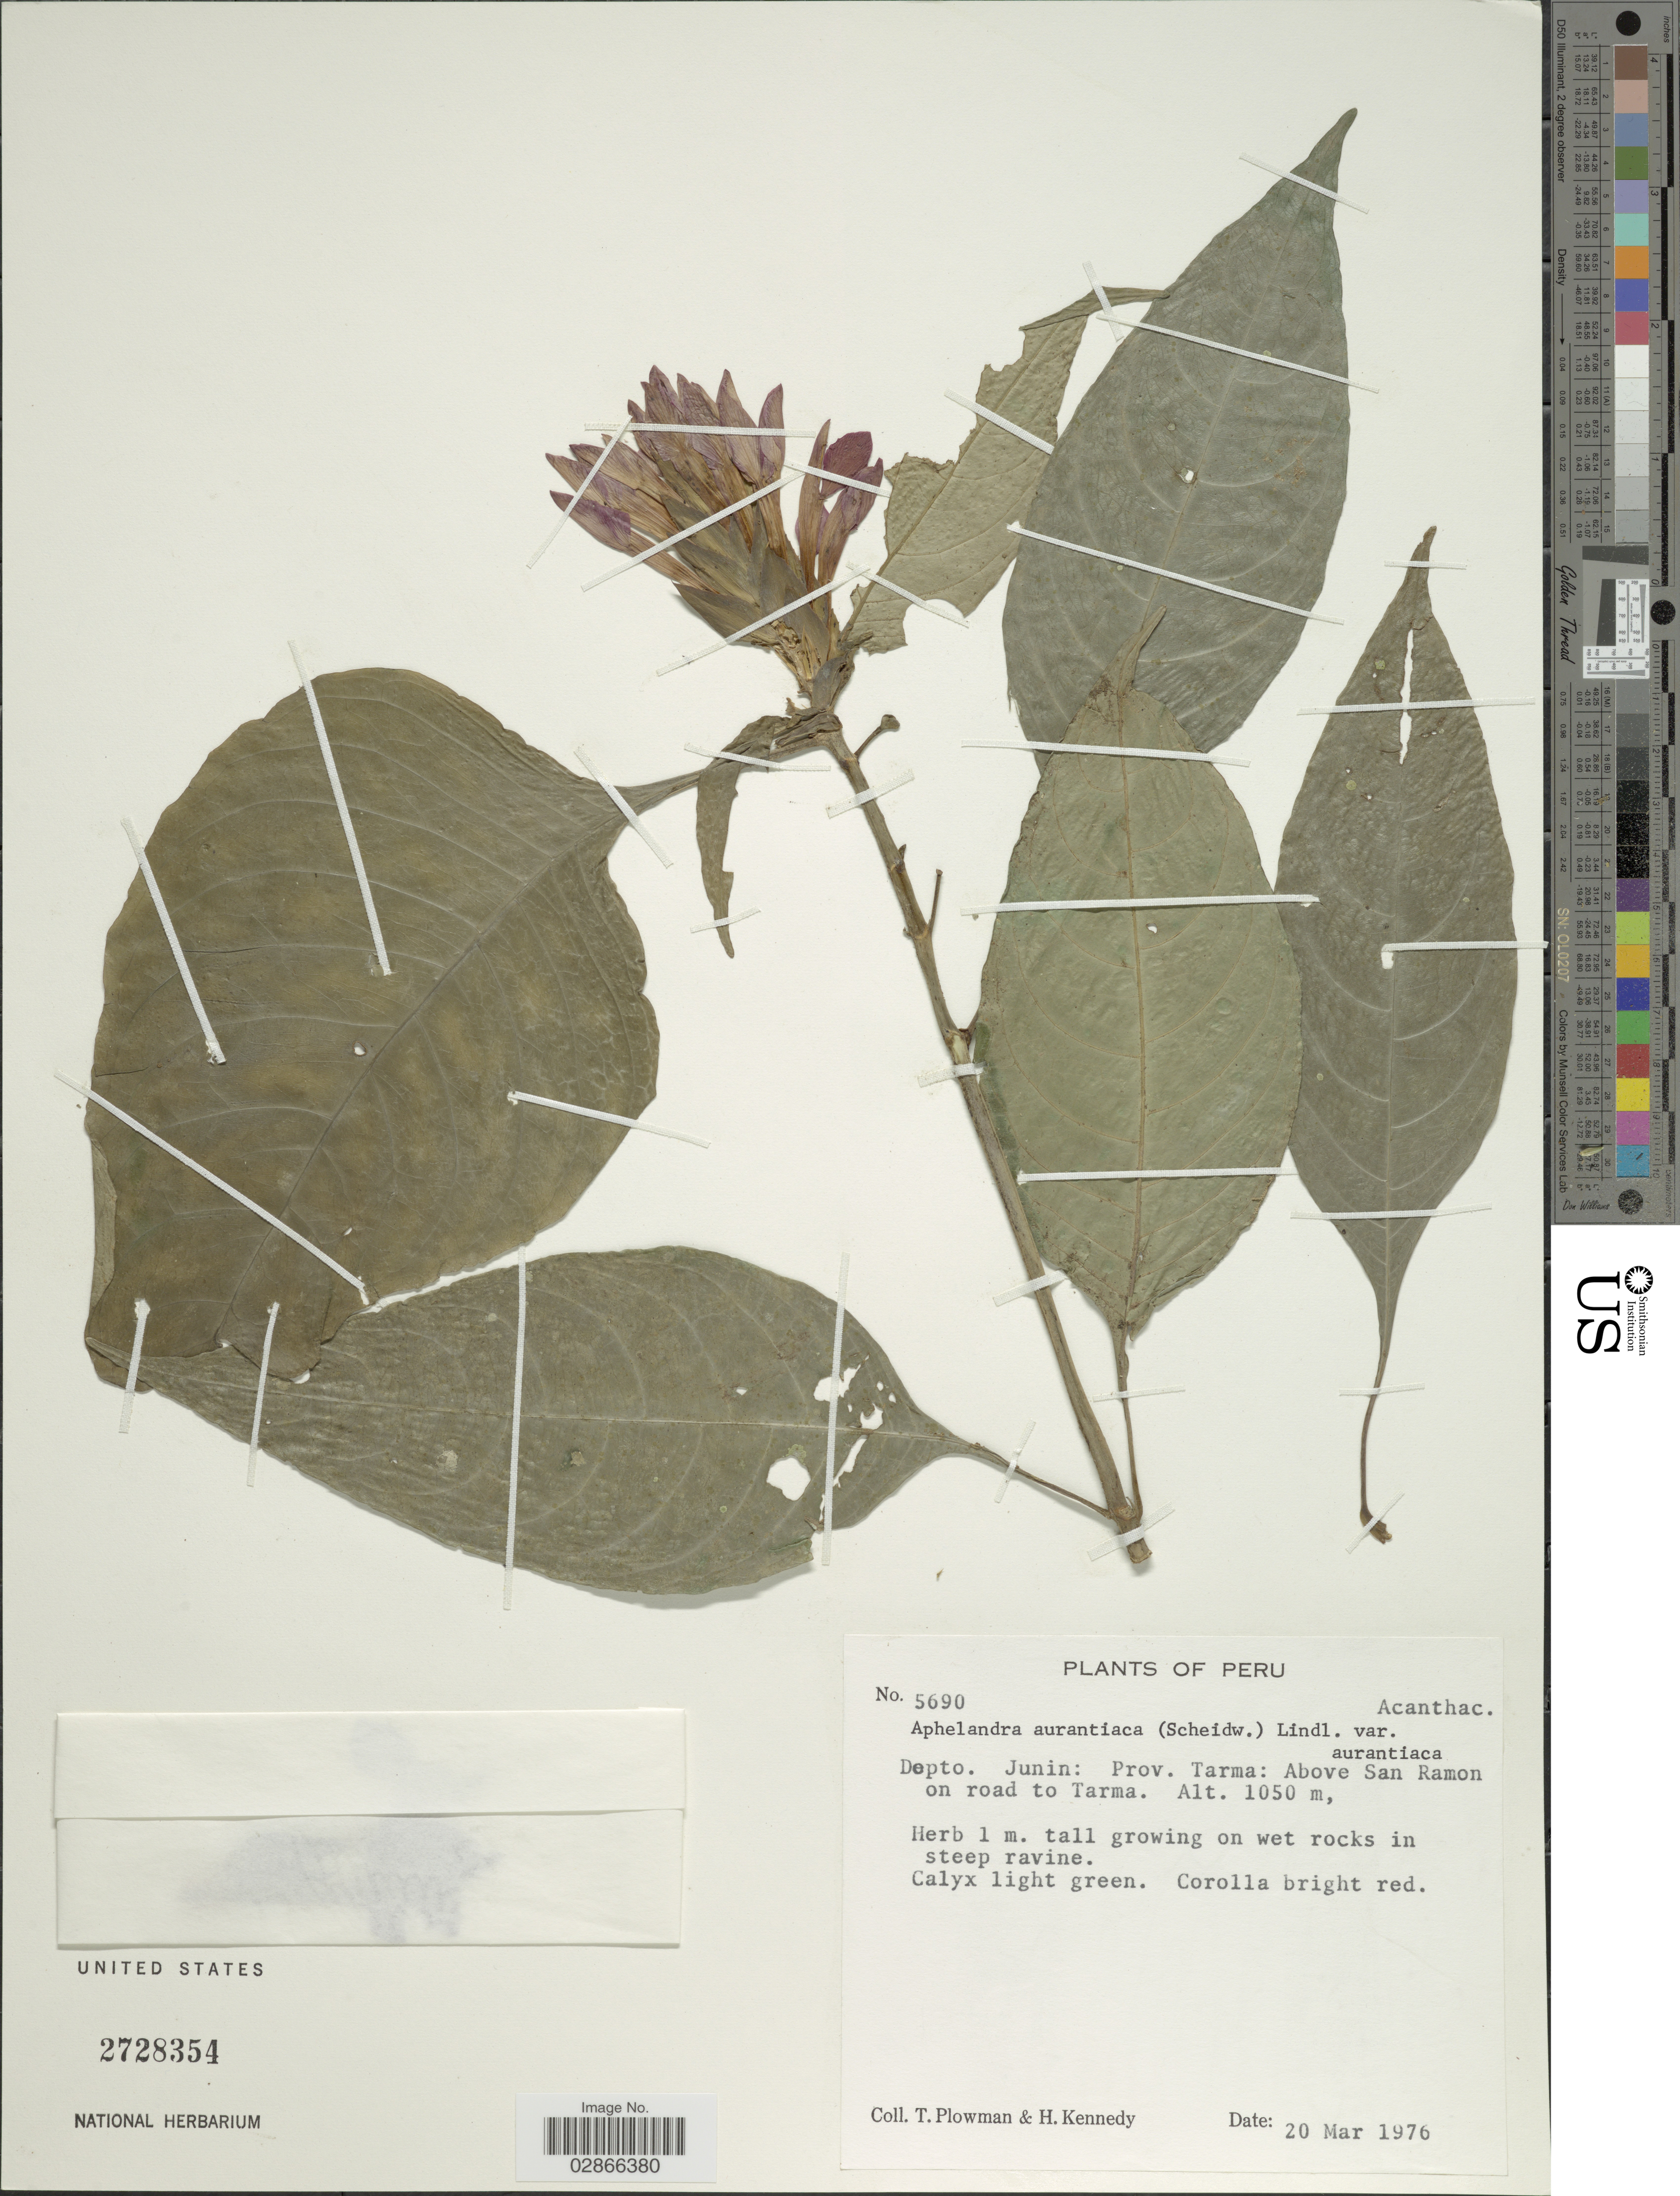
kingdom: Plantae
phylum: Tracheophyta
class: Magnoliopsida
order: Lamiales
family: Acanthaceae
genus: Aphelandra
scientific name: Aphelandra aurantiaca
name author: (Scheidw.) Lindl.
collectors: T. Plowman & H. Kennedy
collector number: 5690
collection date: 1976-03-20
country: Peru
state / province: Junín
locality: Depto. Junin: Prov. Tarma: Above San Ramon on road to Tarma.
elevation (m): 1050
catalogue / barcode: US 2728354